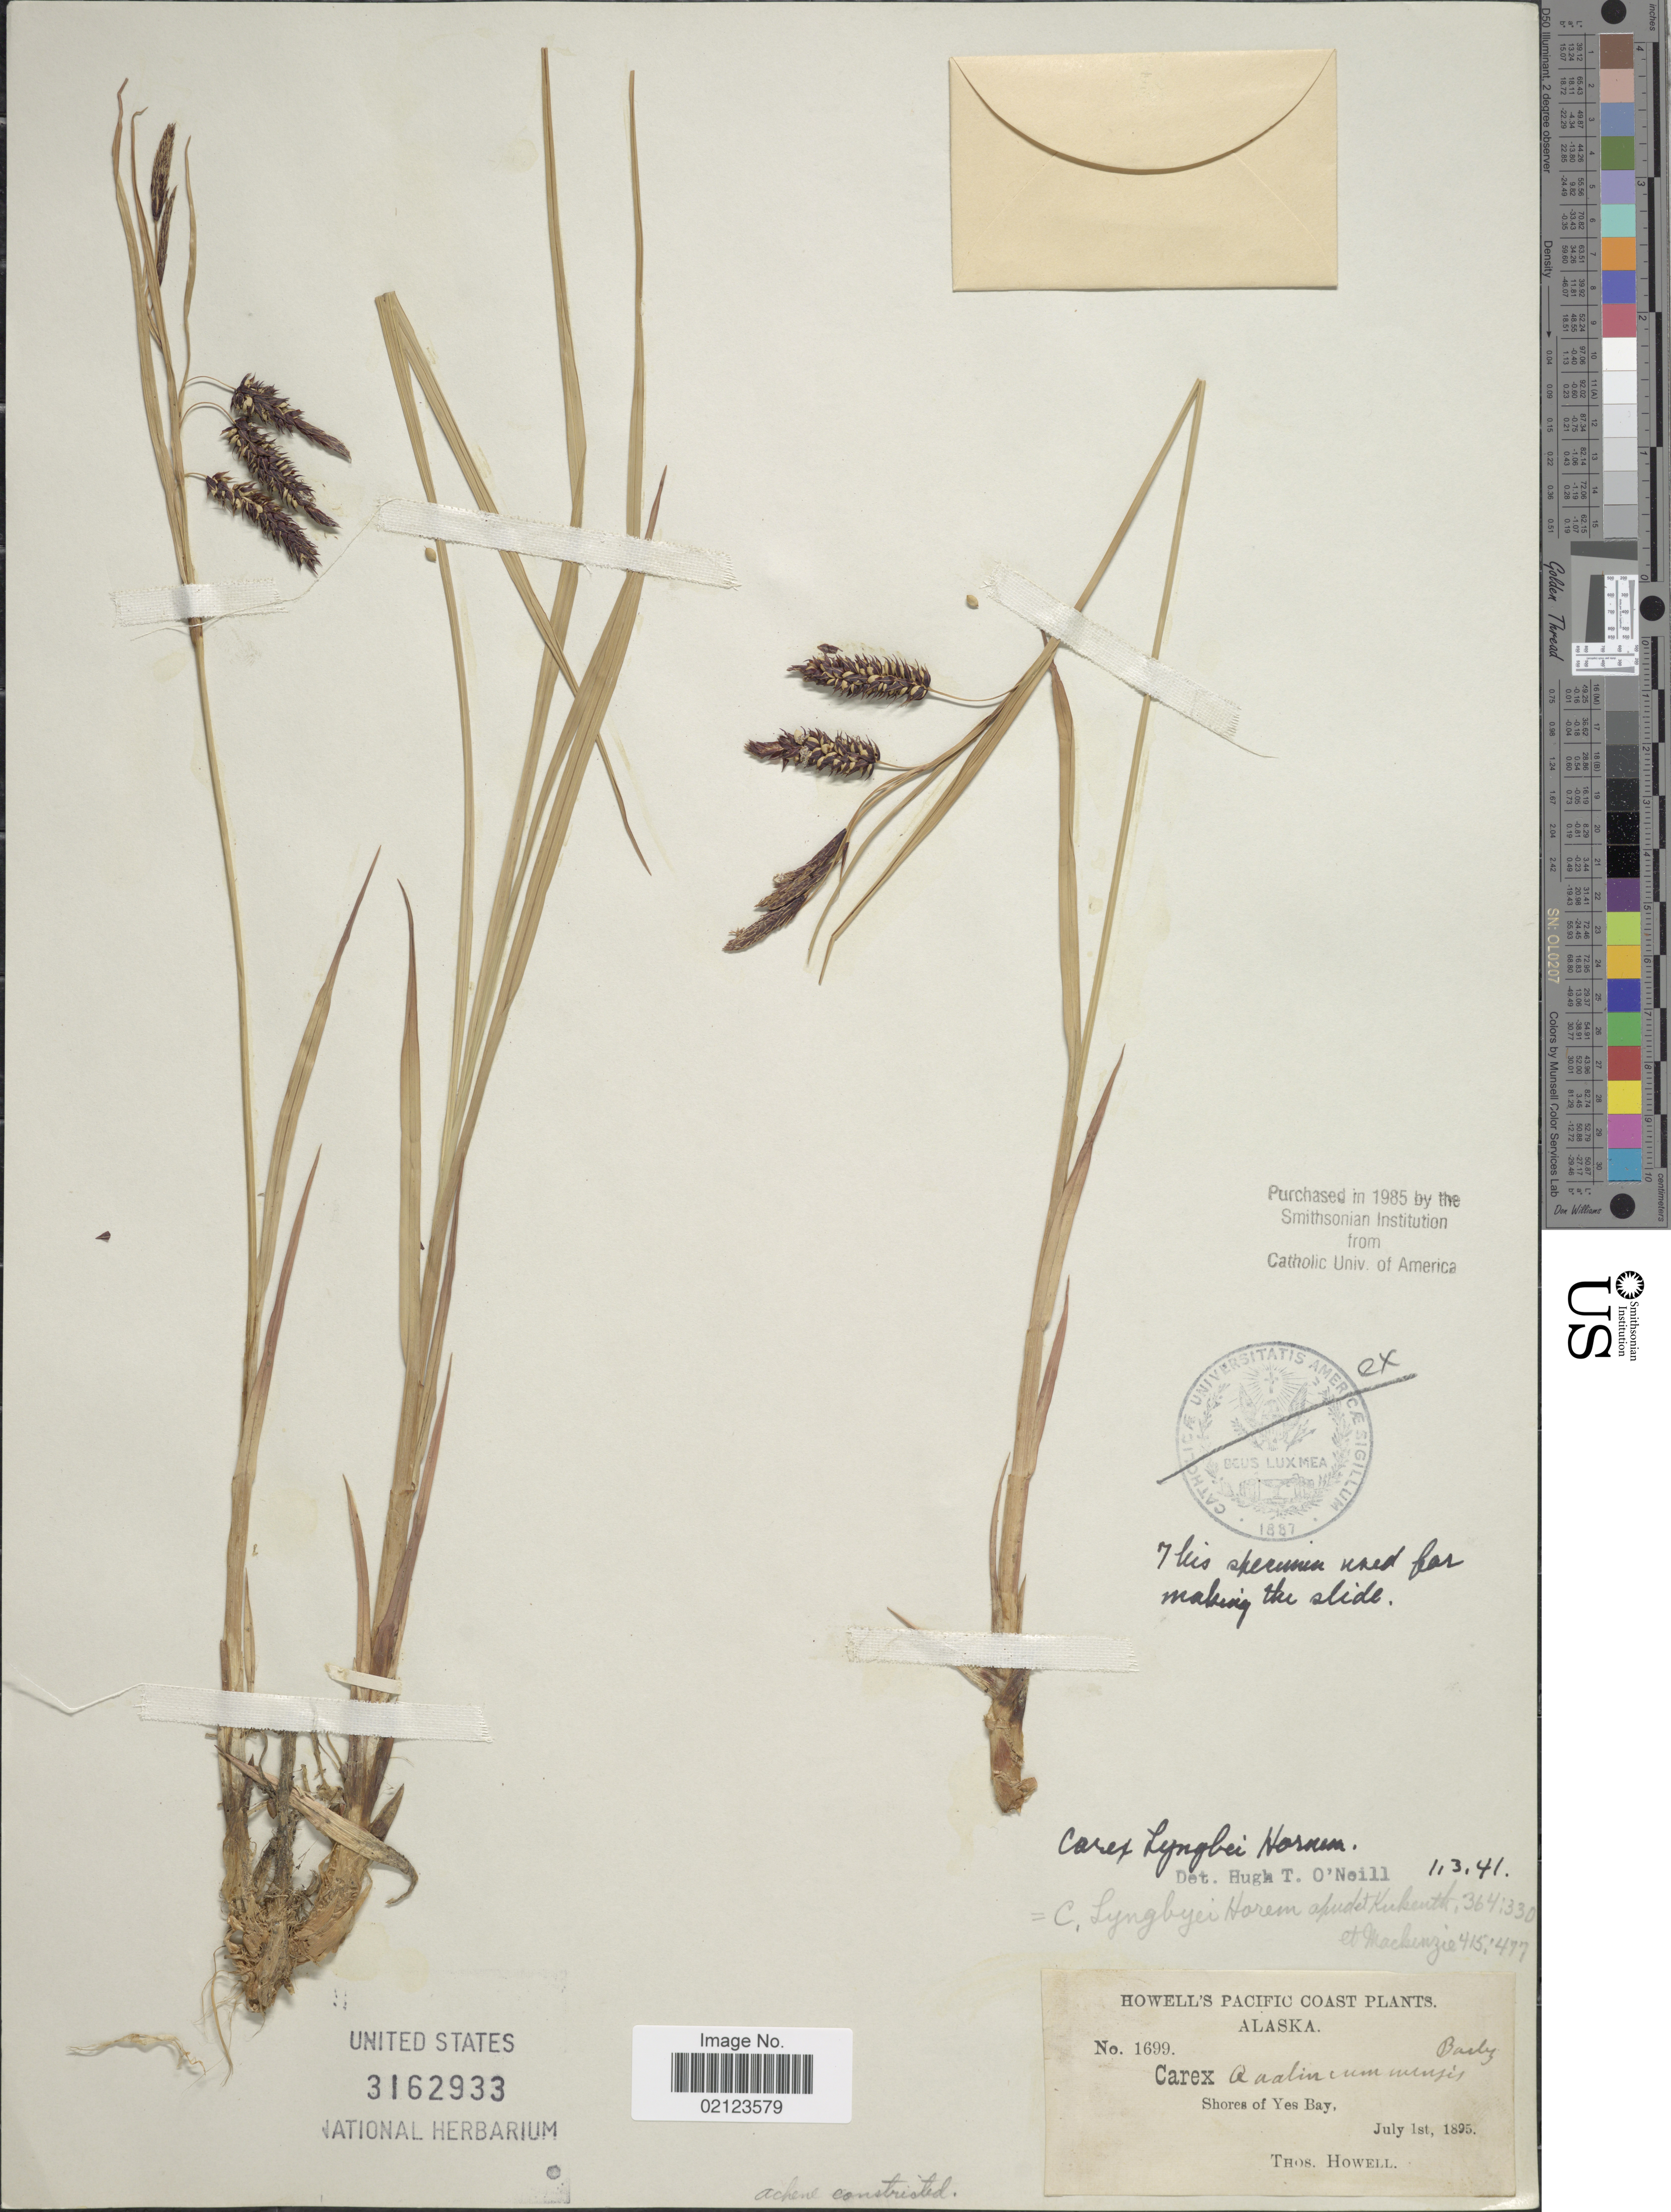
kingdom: Plantae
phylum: Tracheophyta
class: Liliopsida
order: Poales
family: Cyperaceae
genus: Carex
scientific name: Carex lyngbyei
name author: Hornem.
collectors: T. Howell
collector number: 1699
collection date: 1895-07-01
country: United States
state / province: Alaska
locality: Shores of Yes Bay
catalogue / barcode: US 3162933